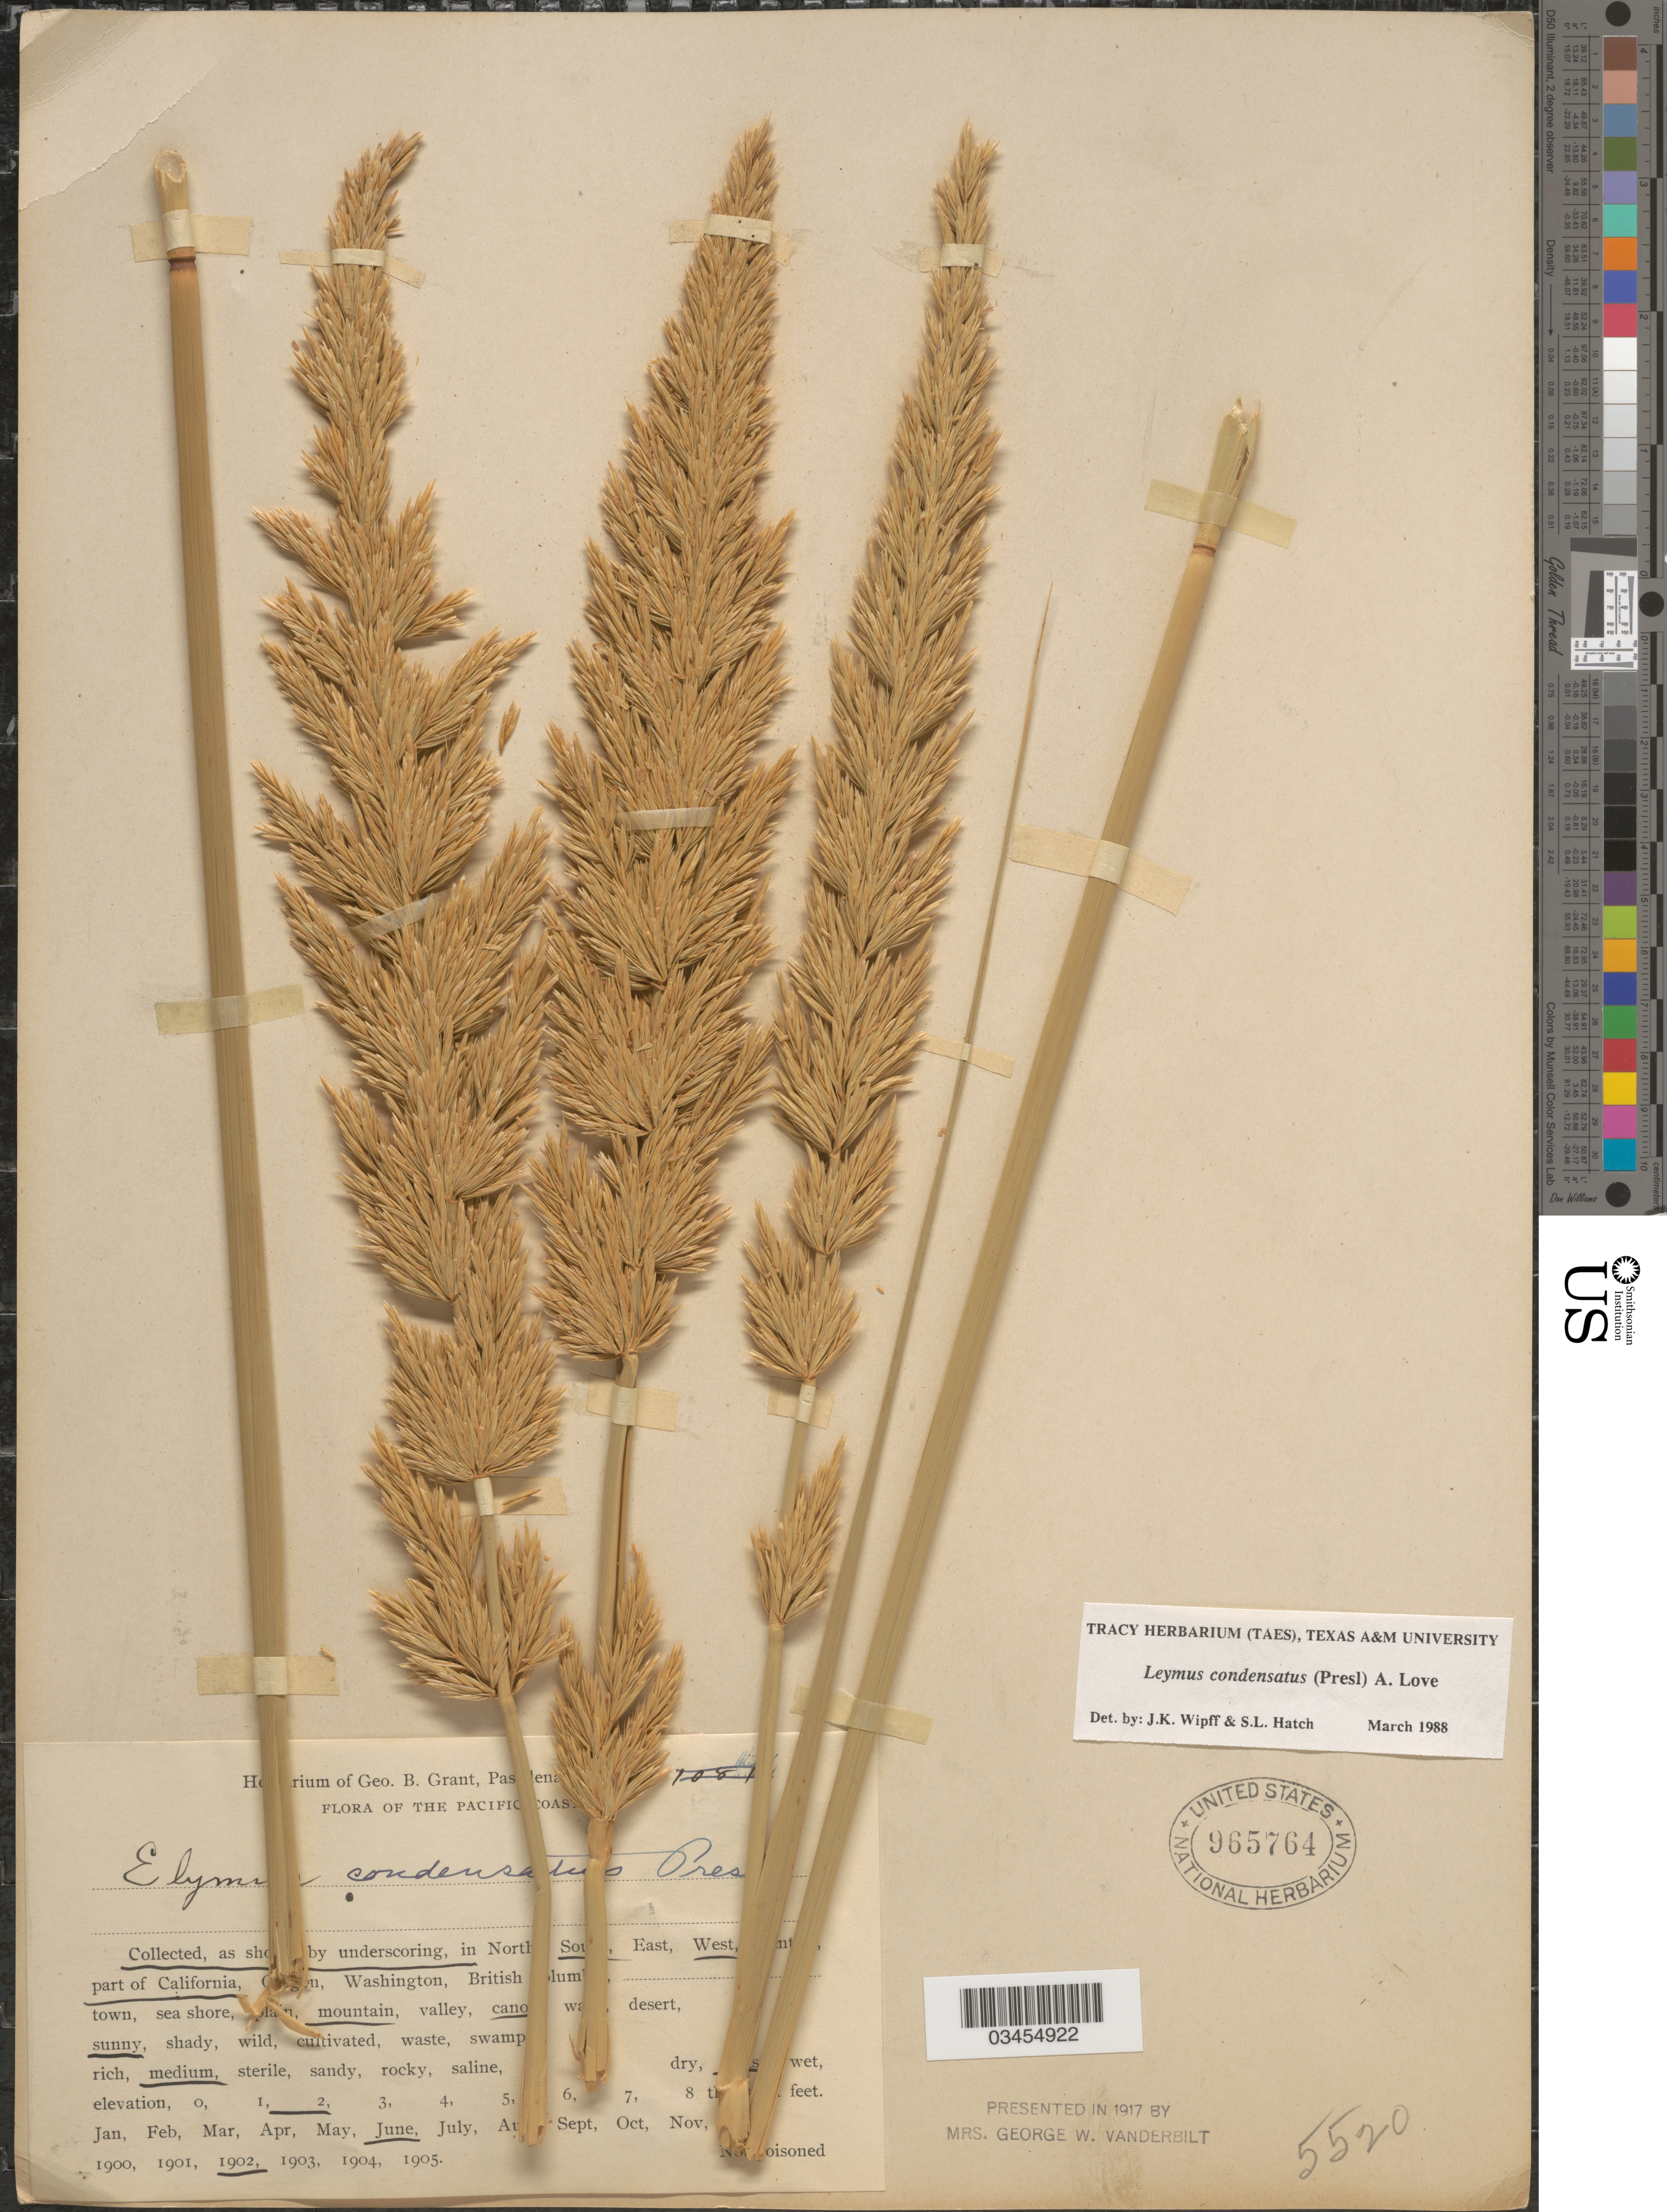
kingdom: Plantae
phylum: Tracheophyta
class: Liliopsida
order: Poales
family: Poaceae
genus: Leymus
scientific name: Leymus condensatus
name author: (J. Presl) Á. Löve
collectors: ex herb. Geo. B. Grant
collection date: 1902-06-01/1902-06-02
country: United States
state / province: California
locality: The Pacific Coast. in South, West, part of California. Mountain, cano[illegible text], sunny, medium, [illegible text]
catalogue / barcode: US 965764